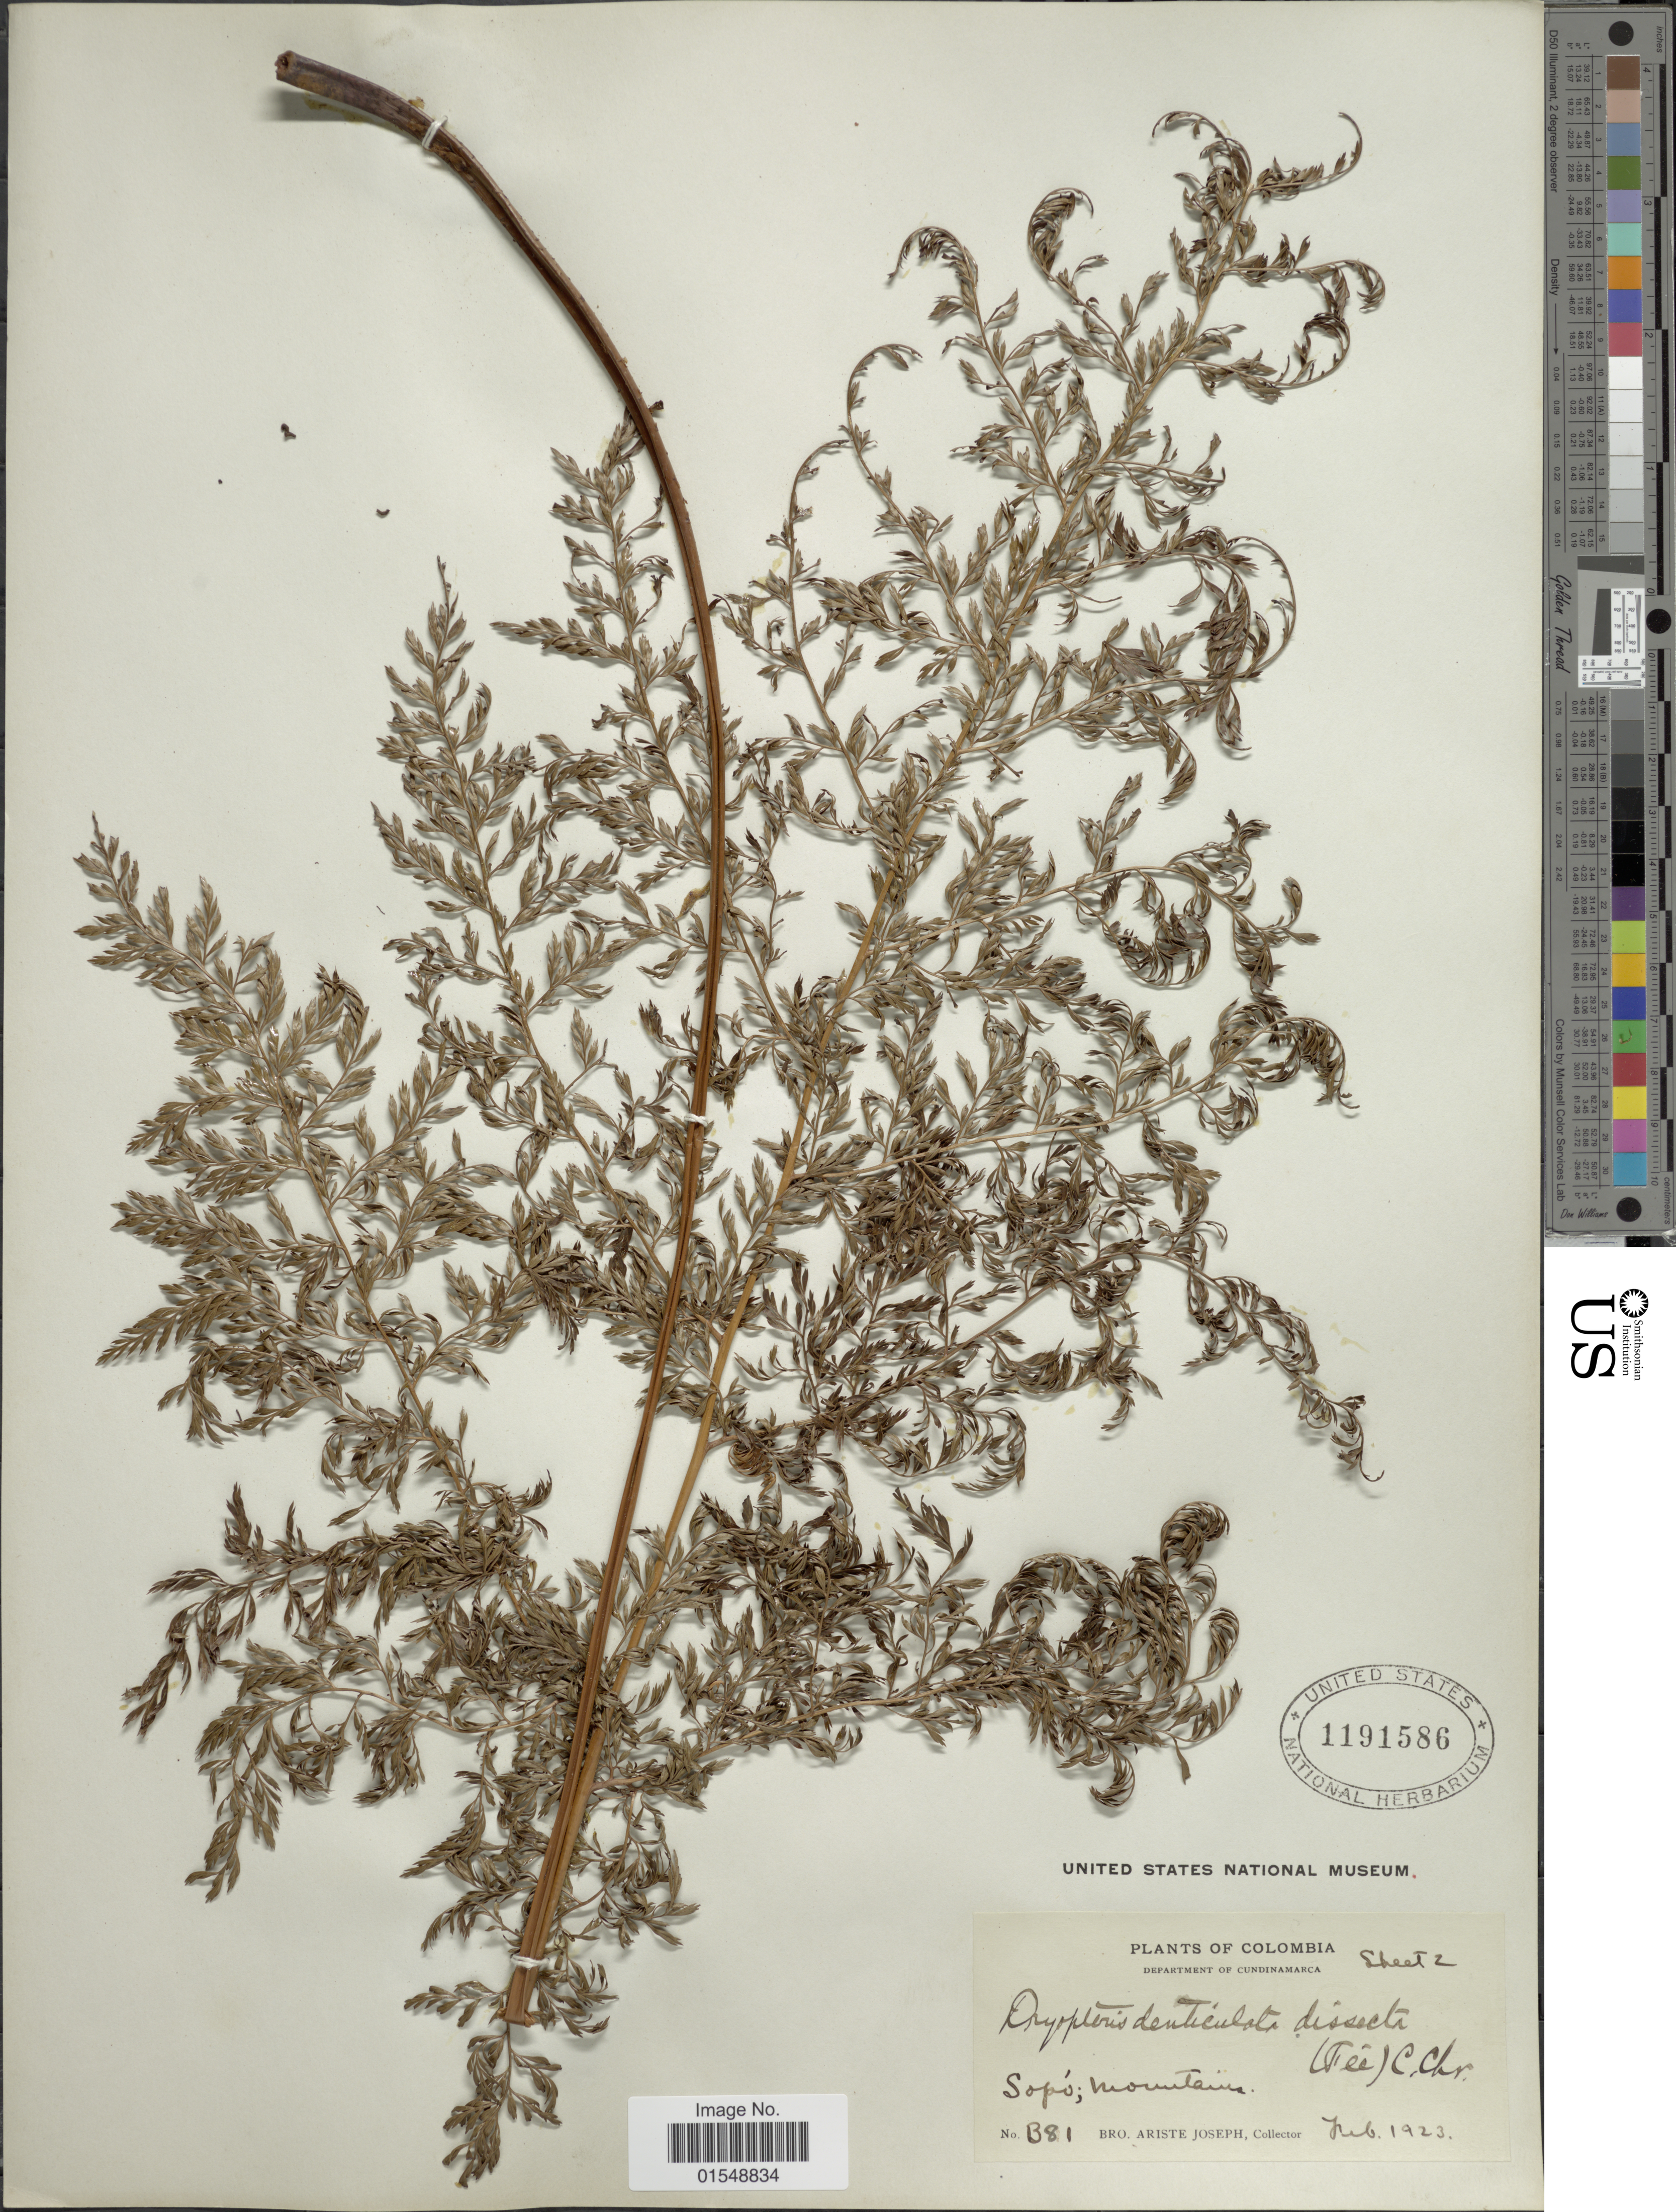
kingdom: Plantae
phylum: Tracheophyta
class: Polypodiopsida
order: Polypodiales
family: Dryopteridaceae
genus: Arachniodes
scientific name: Arachniodes rigidissima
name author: (Hook.) Proctor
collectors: Bro. Ariste-Joseph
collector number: B81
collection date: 1923-02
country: Colombia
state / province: Cundinamarca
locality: Sopó; mountains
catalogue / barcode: US 1191586